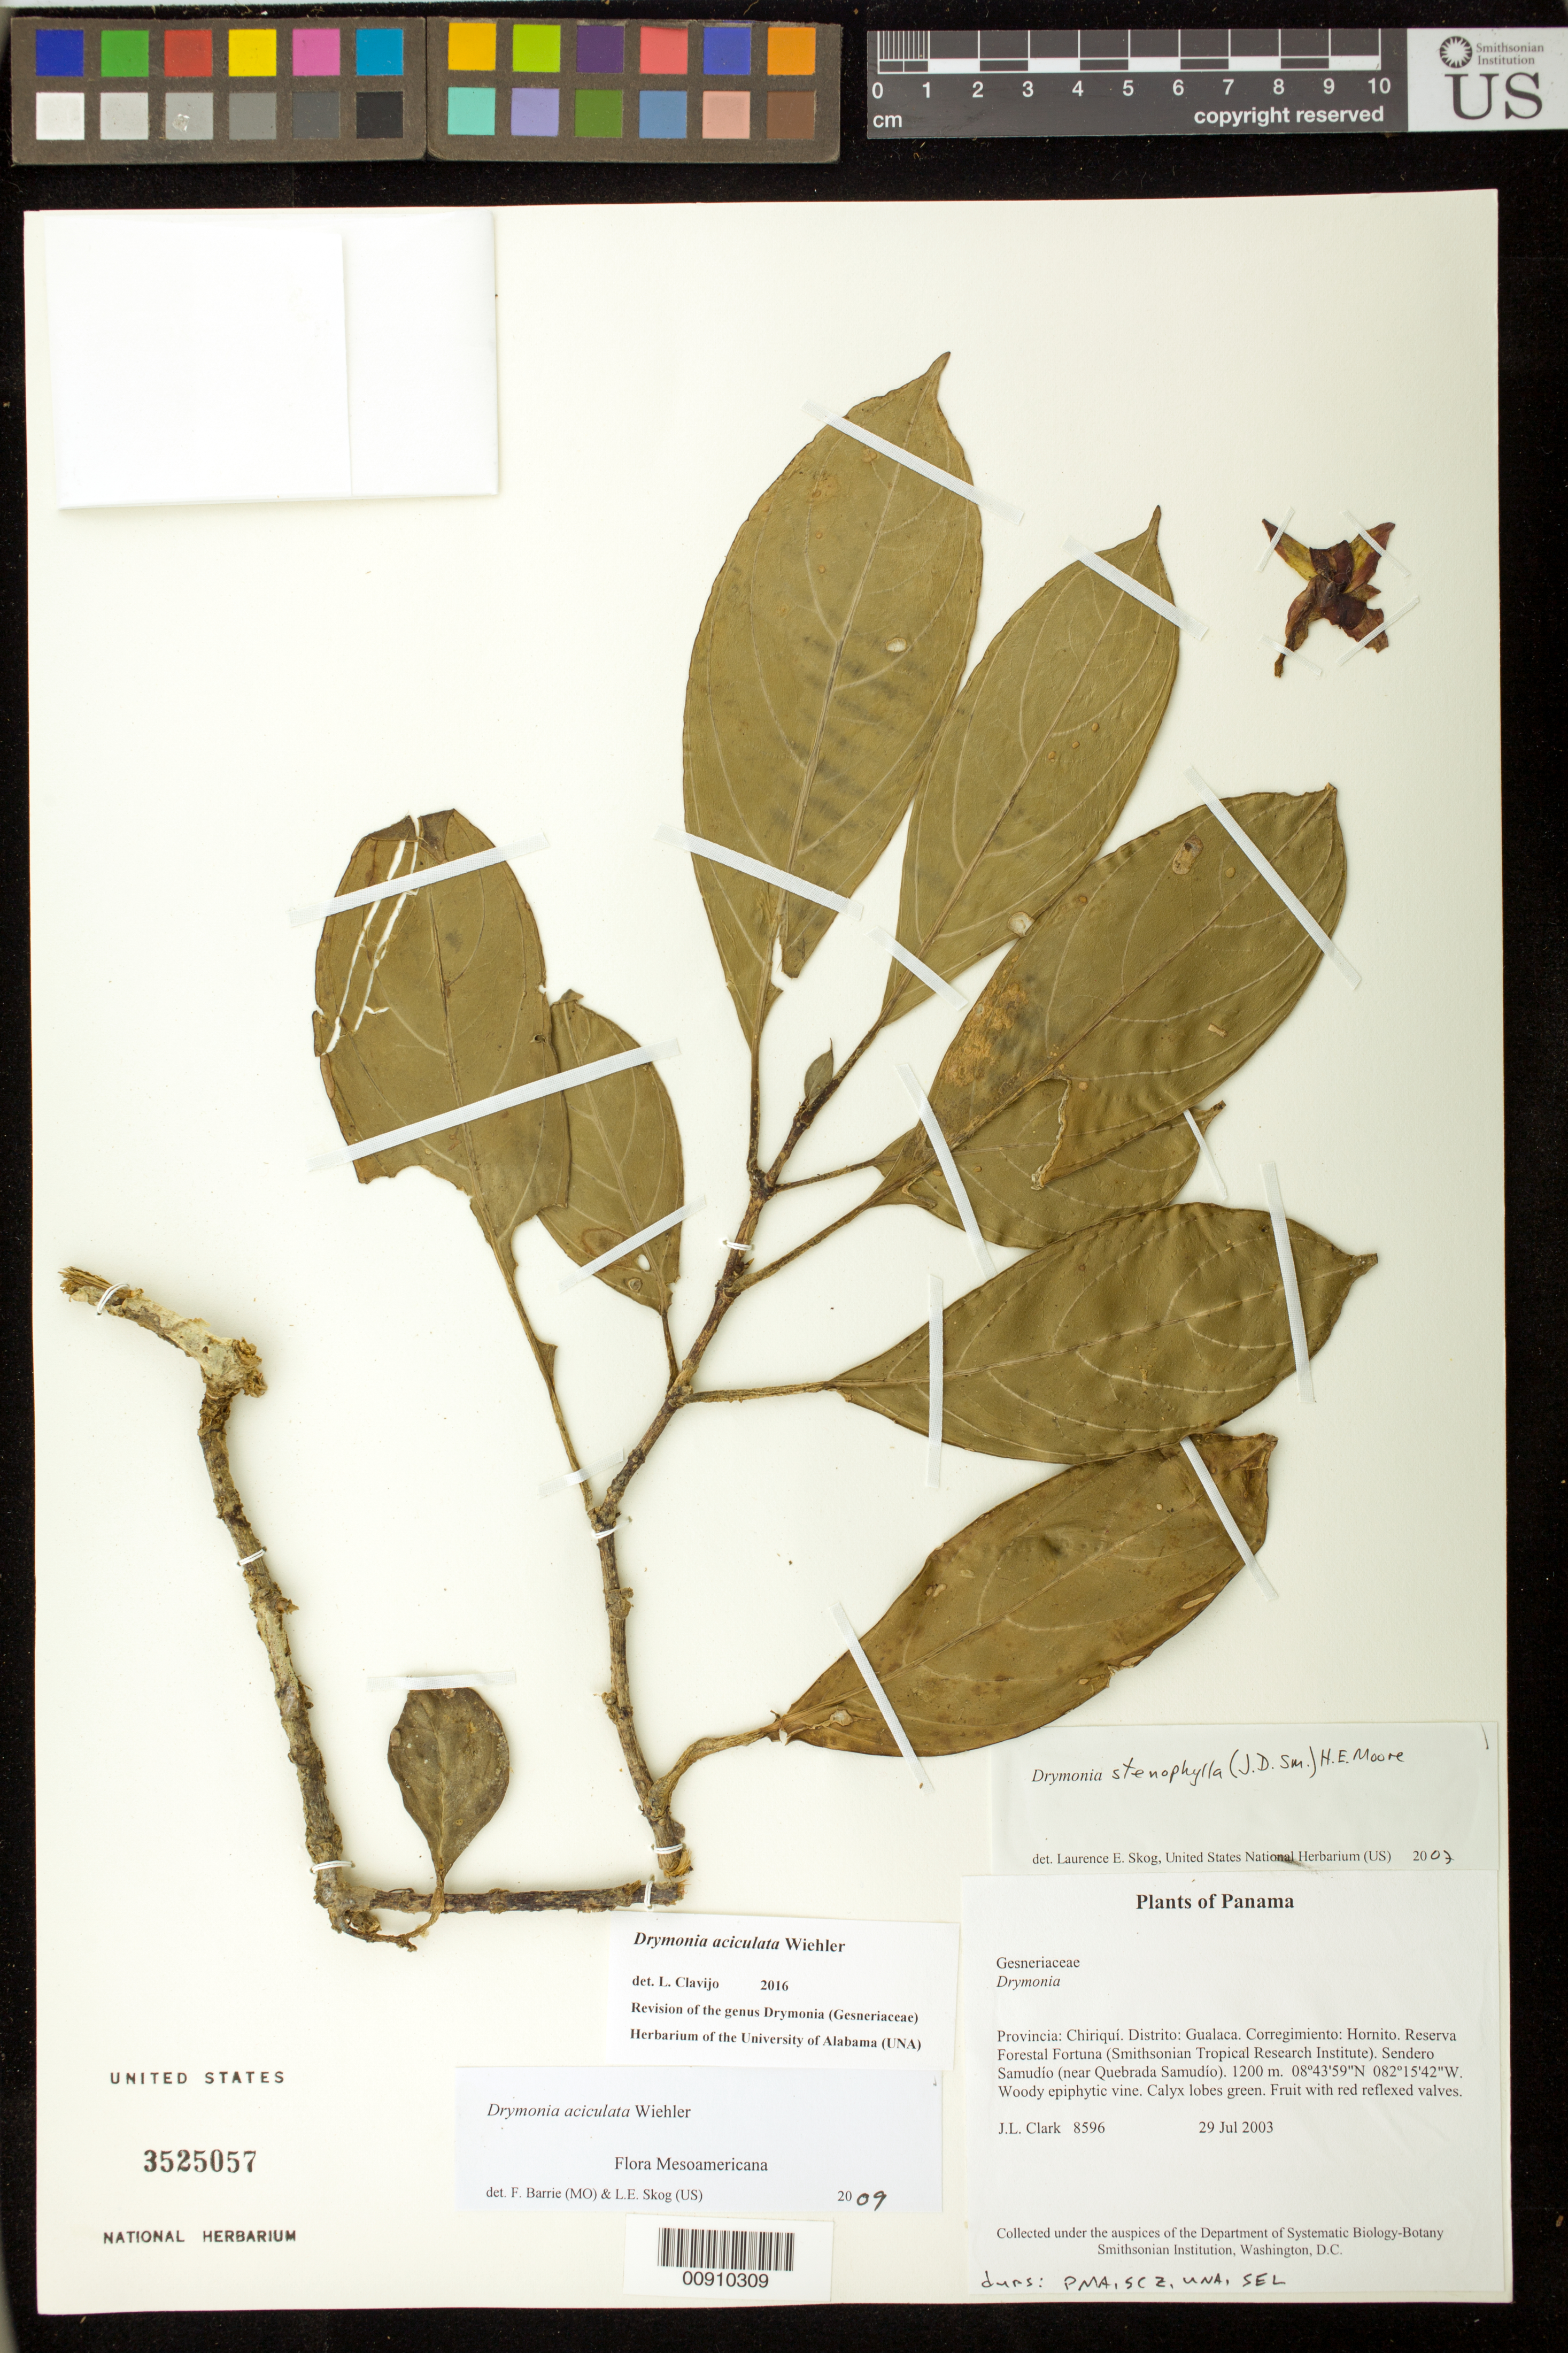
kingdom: Plantae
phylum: Tracheophyta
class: Magnoliopsida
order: Lamiales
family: Gesneriaceae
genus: Drymonia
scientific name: Drymonia aciculata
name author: Wiehler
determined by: Barrie, F. R.; Skog, Laurence E.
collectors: J. L. Clark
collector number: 8596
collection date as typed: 29 Jul 2003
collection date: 2003-07-29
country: Panama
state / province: Chiriquí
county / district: Gualaca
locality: Gualaca. Corregimiento: Hornito. Reserva Forestal Fortuna (Smithsonian Tropical Research Institute). Sendero Samudío (near Quebrada Samudío).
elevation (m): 1200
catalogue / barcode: US 3525057